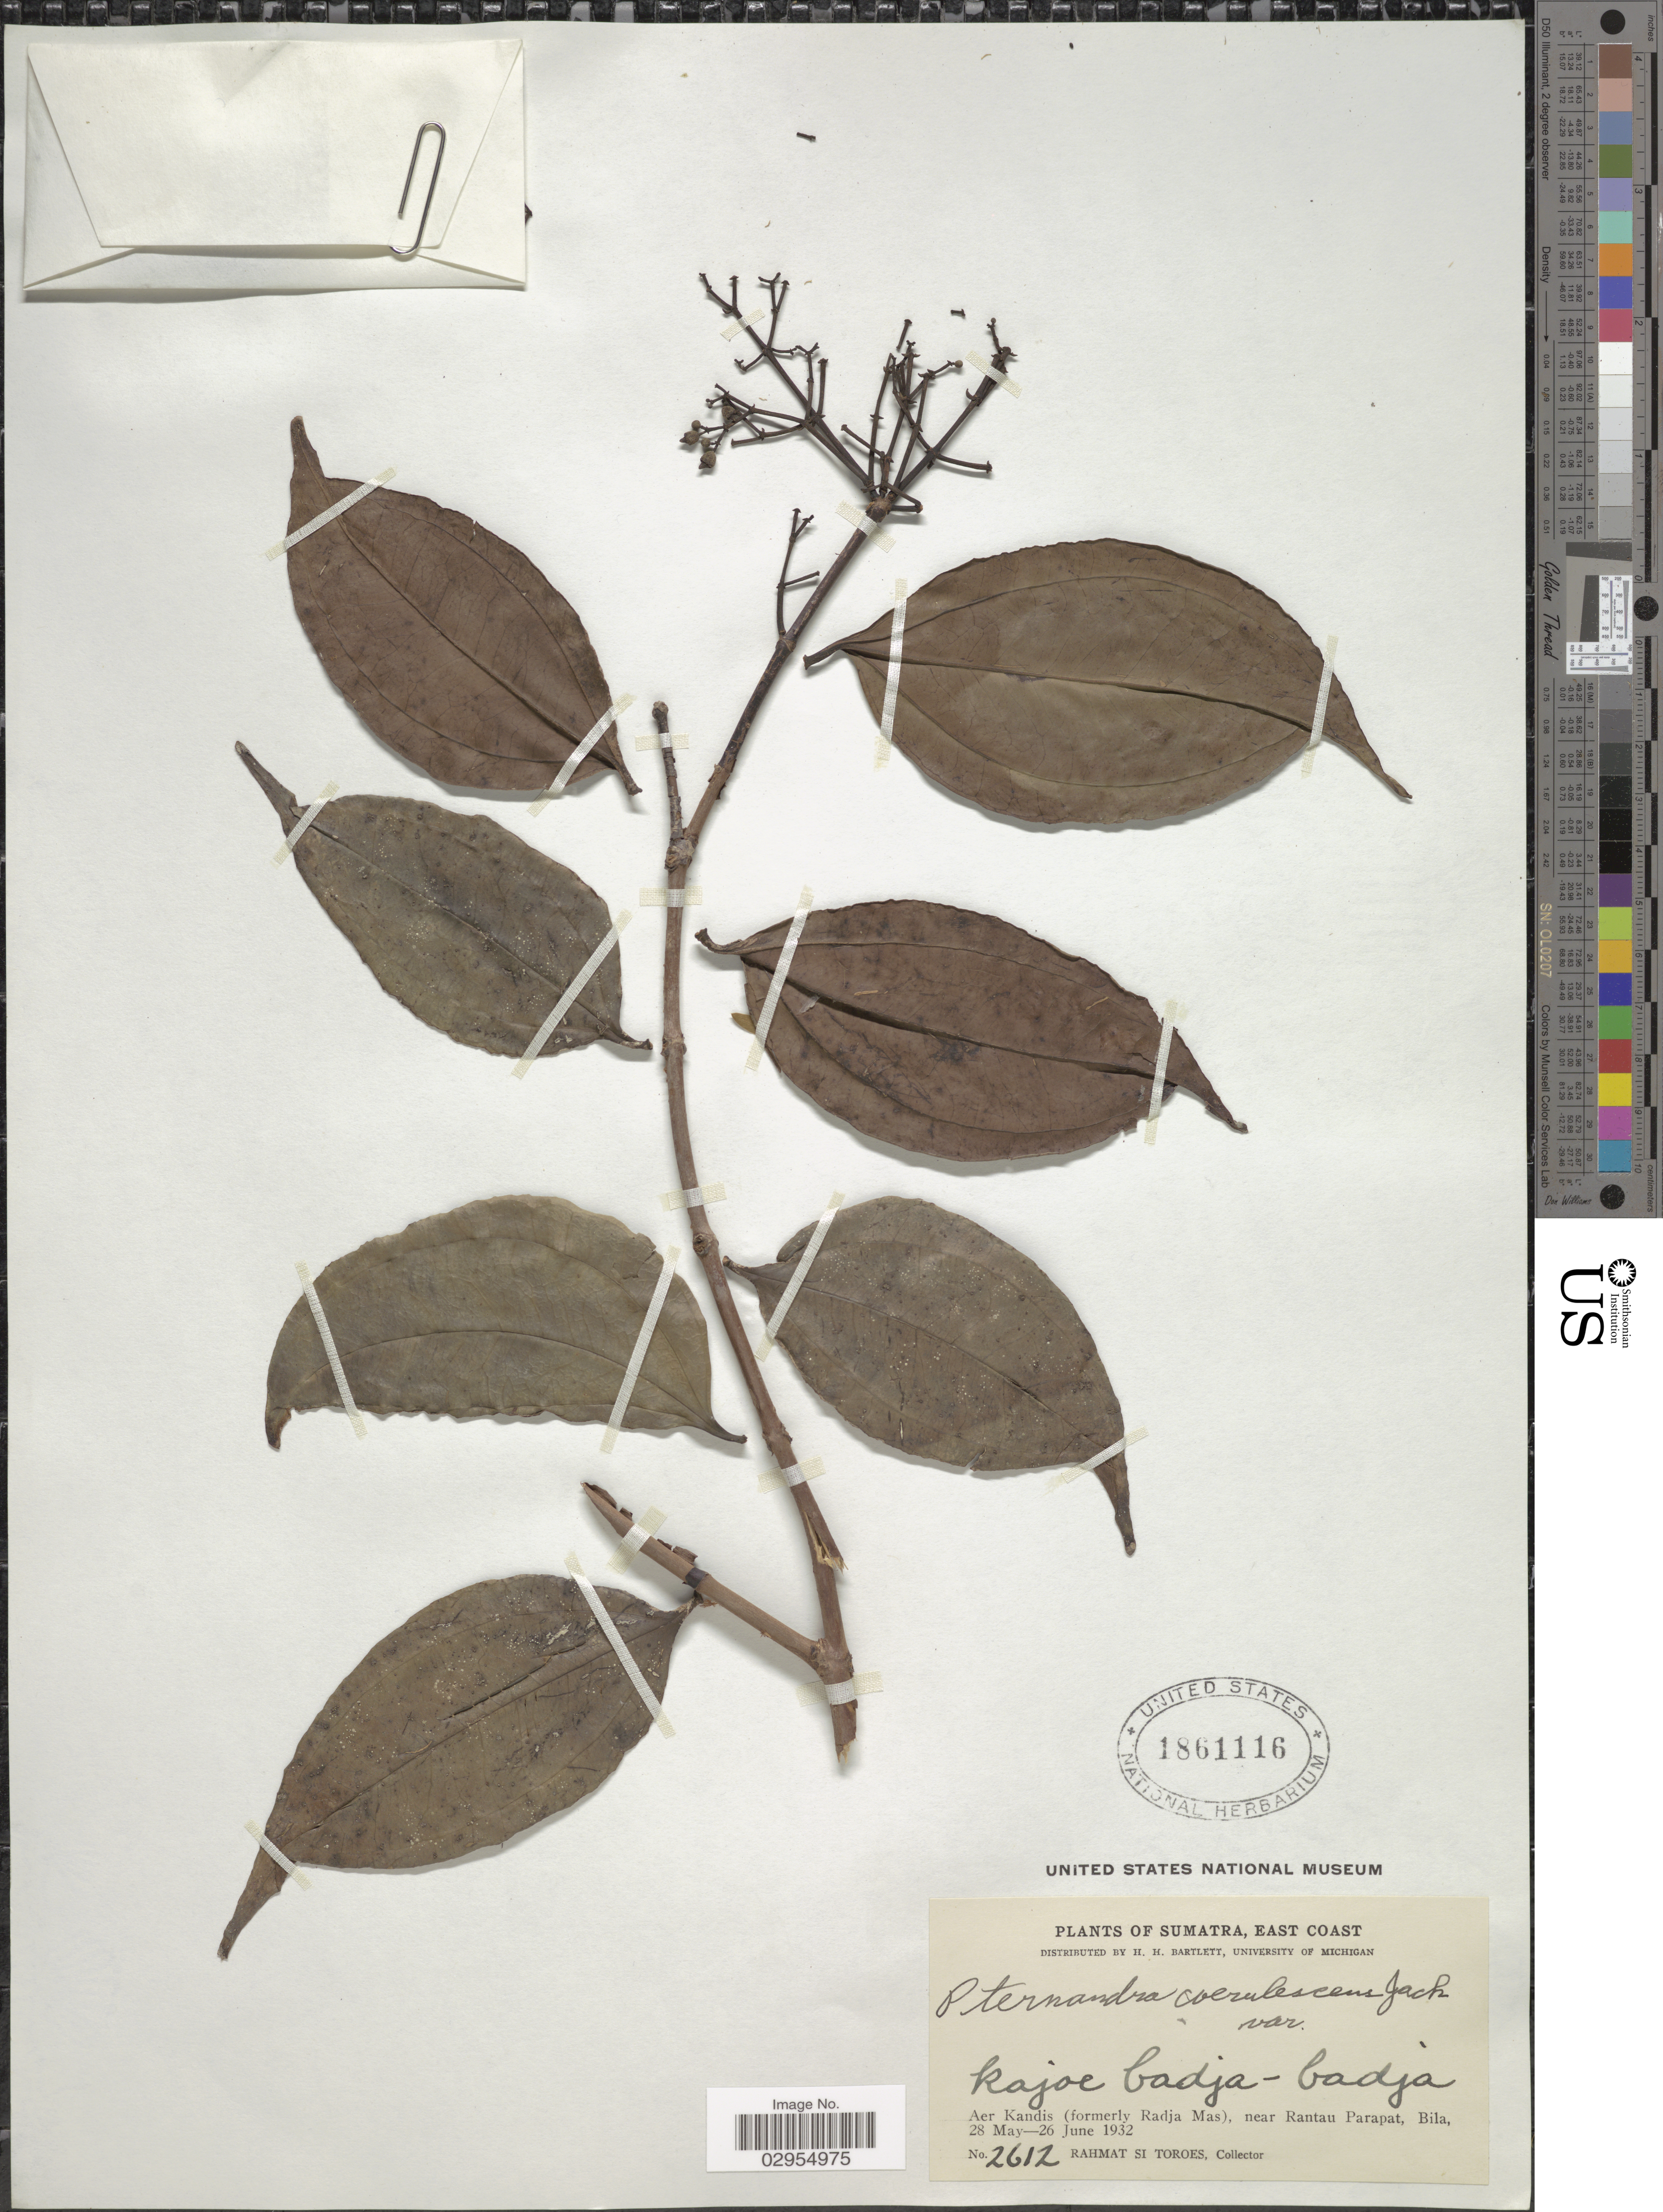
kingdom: Plantae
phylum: Tracheophyta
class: Magnoliopsida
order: Myrtales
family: Melastomataceae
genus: Pternandra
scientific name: Pternandra coerulescens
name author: Jack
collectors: Rahmat Si Boeea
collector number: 2612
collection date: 1932-05-28/1932-06-26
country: Indonesia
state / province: Sumatra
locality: East Coast. Aer Kandis (formerly Radja Mas), near Rantau Paratap, Bila.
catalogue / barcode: US 1861116